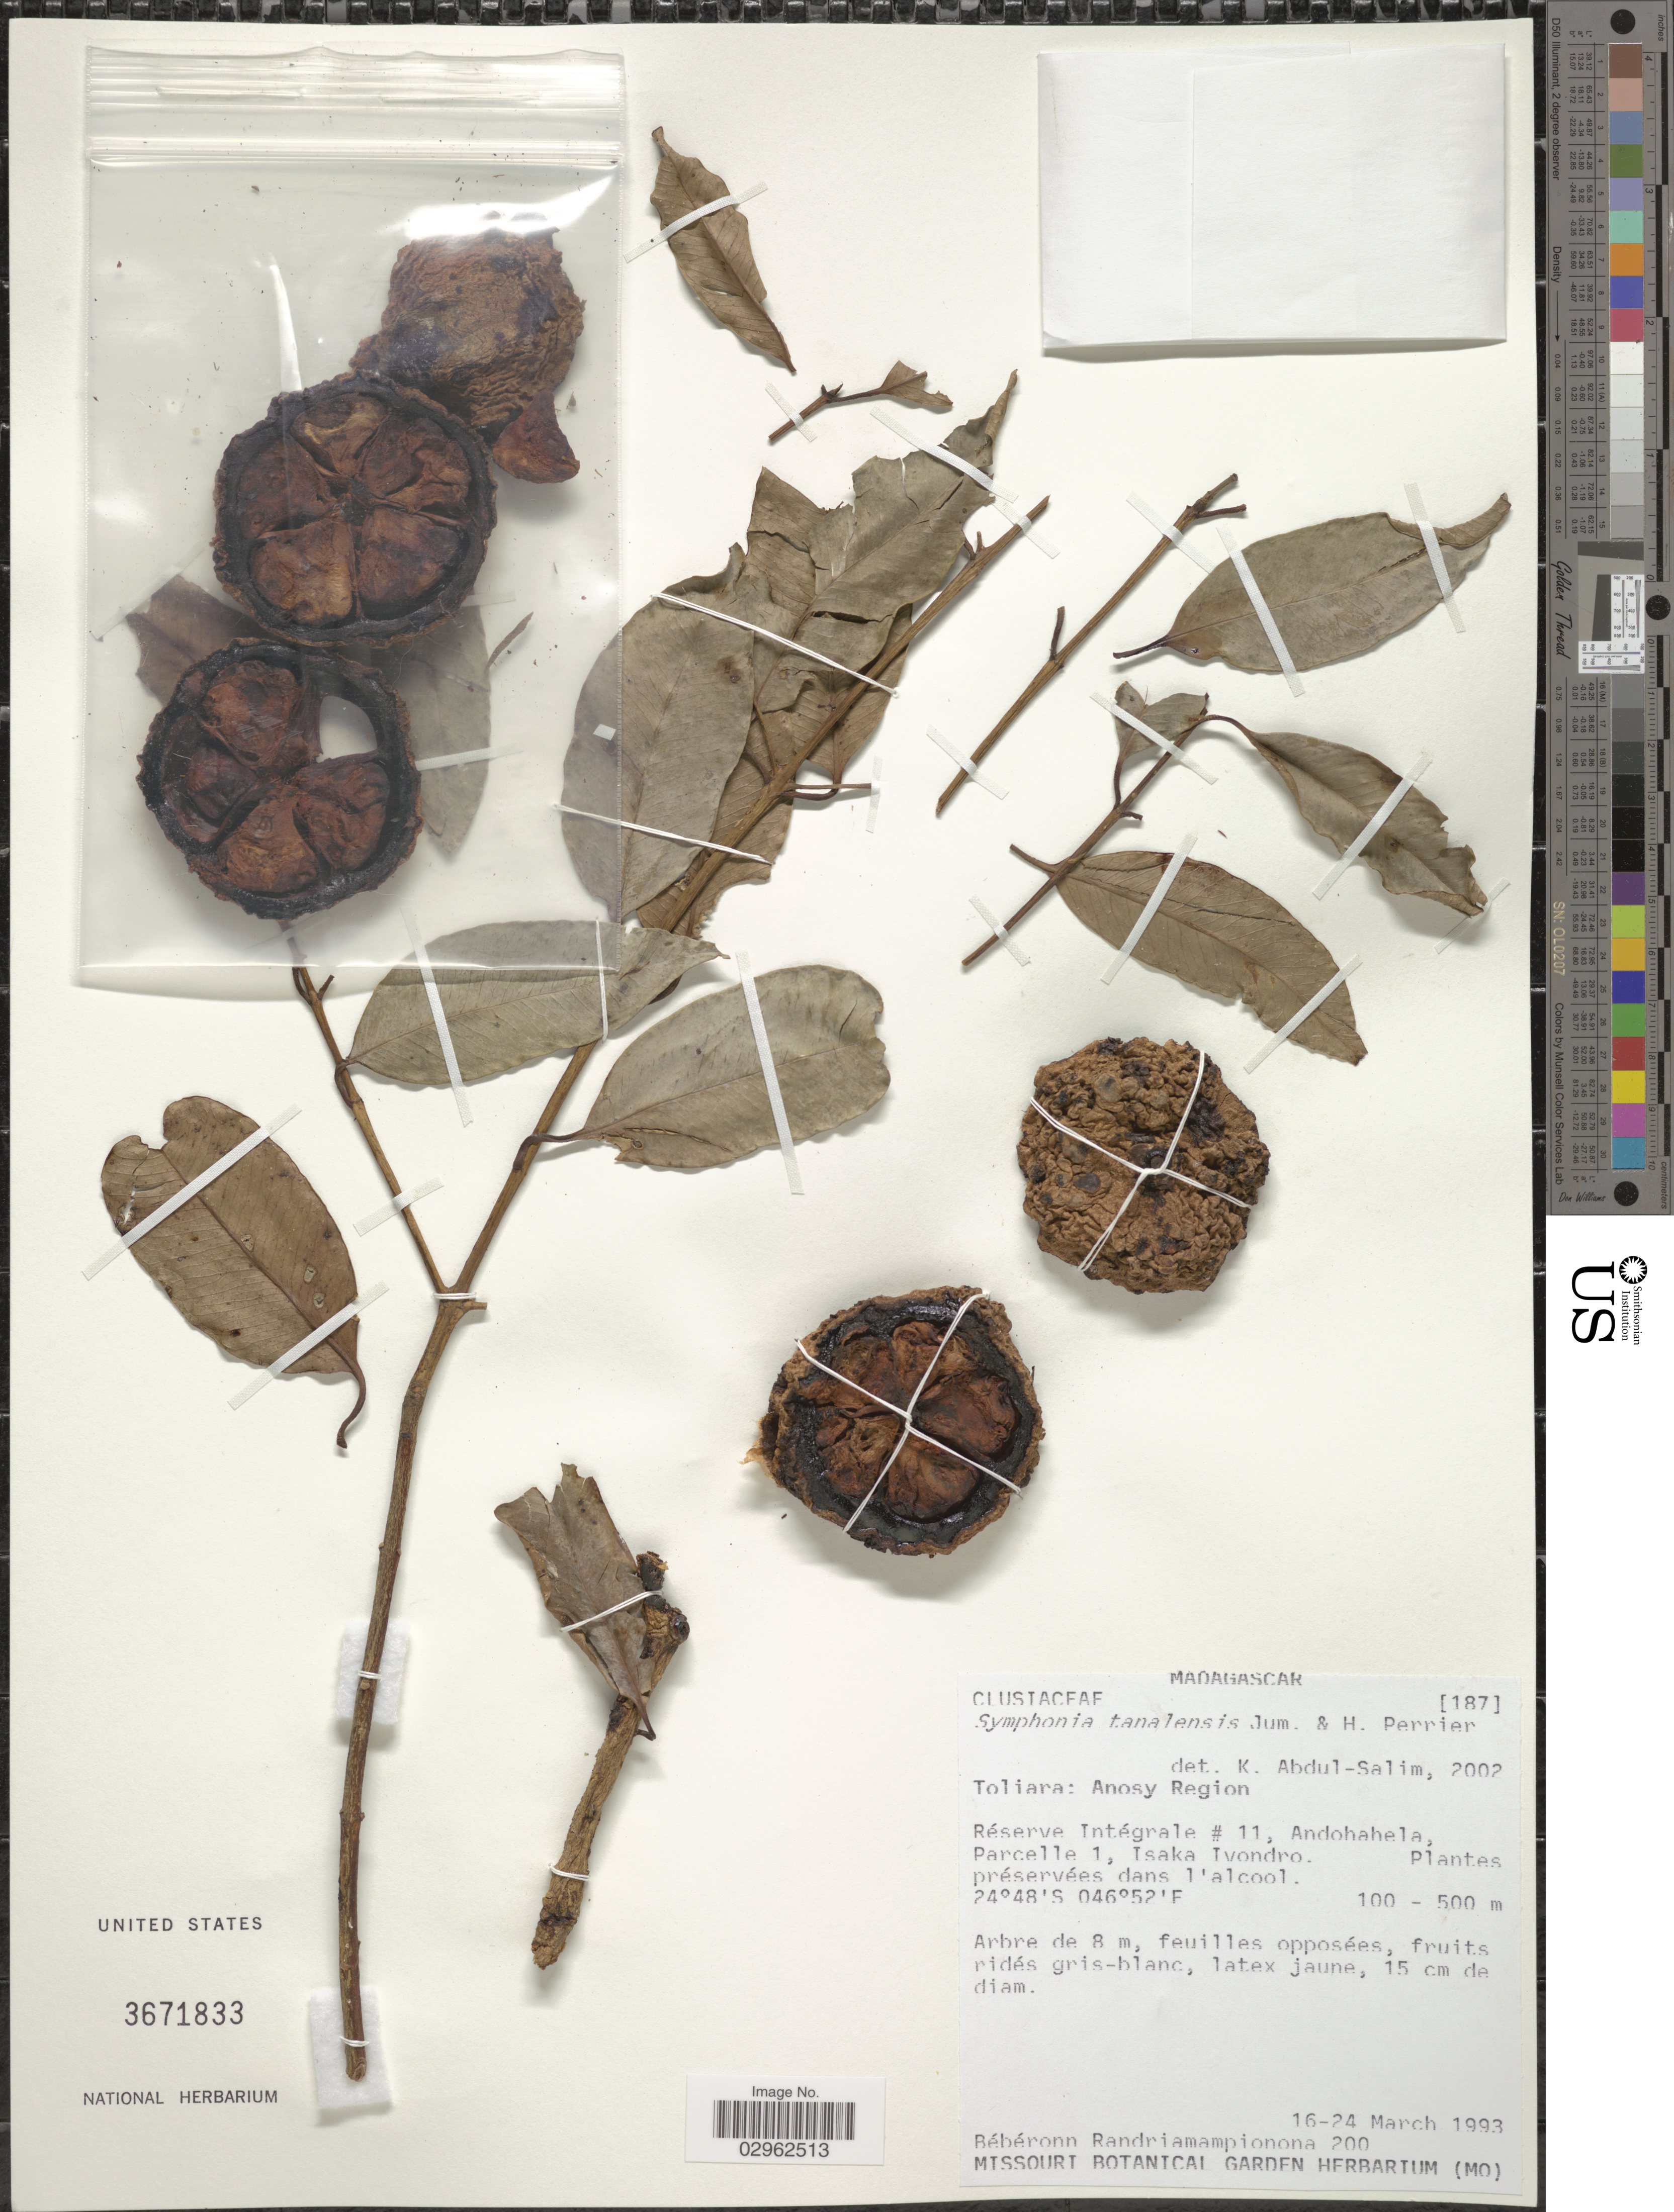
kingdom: Plantae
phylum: Tracheophyta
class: Magnoliopsida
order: Malpighiales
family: Clusiaceae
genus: Symphonia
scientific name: Symphonia tanalensis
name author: Jum. & H. Perrier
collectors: B. Randriamampionona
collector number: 200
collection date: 1993-03-16/1993-03-24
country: Madagascar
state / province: Anosy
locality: Anosy Region. Réserve Intégrale # 11, Andohahela, Parcelle 1, Isaka Ivondro.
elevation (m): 100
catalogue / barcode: US 3671833